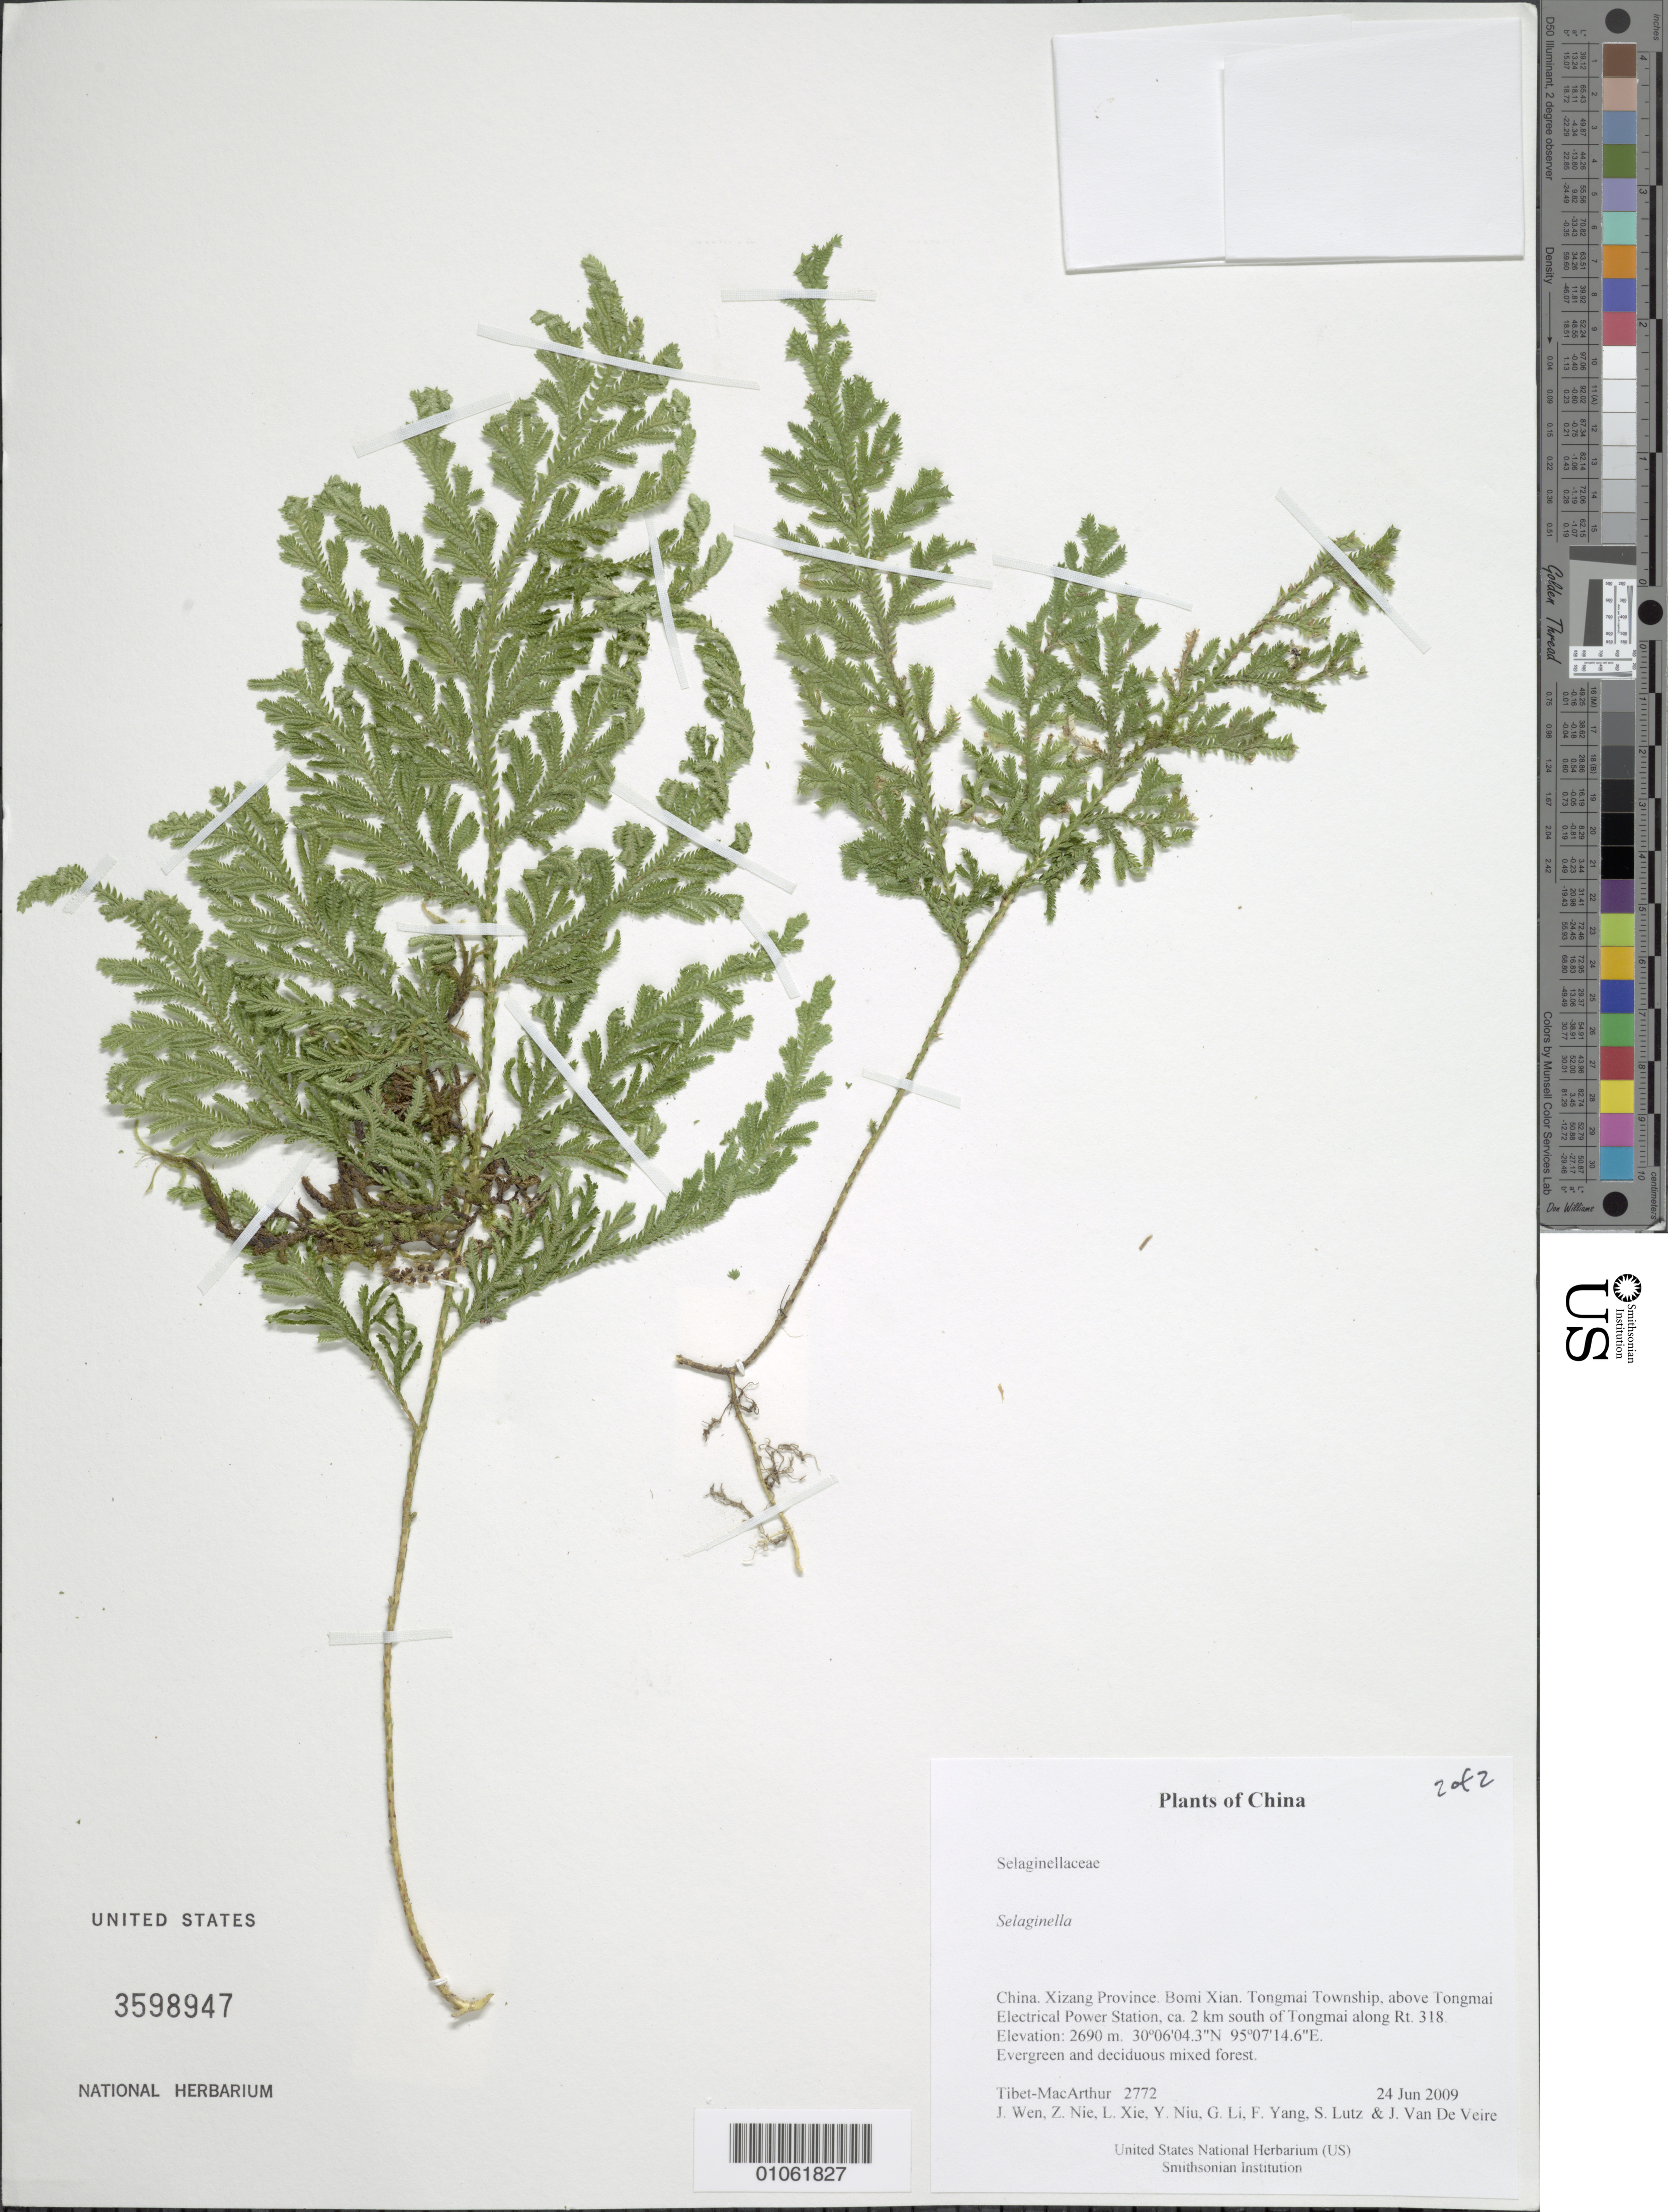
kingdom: Plantae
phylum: Tracheophyta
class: Lycopodiopsida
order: Selaginellales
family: Selaginellaceae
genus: Selaginella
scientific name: Selaginella sp.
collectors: Tibet-MacArthur, J. Wen, Z. Nie, L. Xie, Y. Niu, G. Li, F. Yang, S. Lutz & J. Van De Veire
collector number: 2772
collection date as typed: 24 Jun 2009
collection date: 2009-06-24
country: China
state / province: Xizang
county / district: Bomi Xian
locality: Tongmai Township, above Tongmai Electrical Power Station, ca. 2 km south of Tongmai along Rt. 318.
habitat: Evergreen and deciduous mixed forest.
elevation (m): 2690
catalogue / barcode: US 3598947